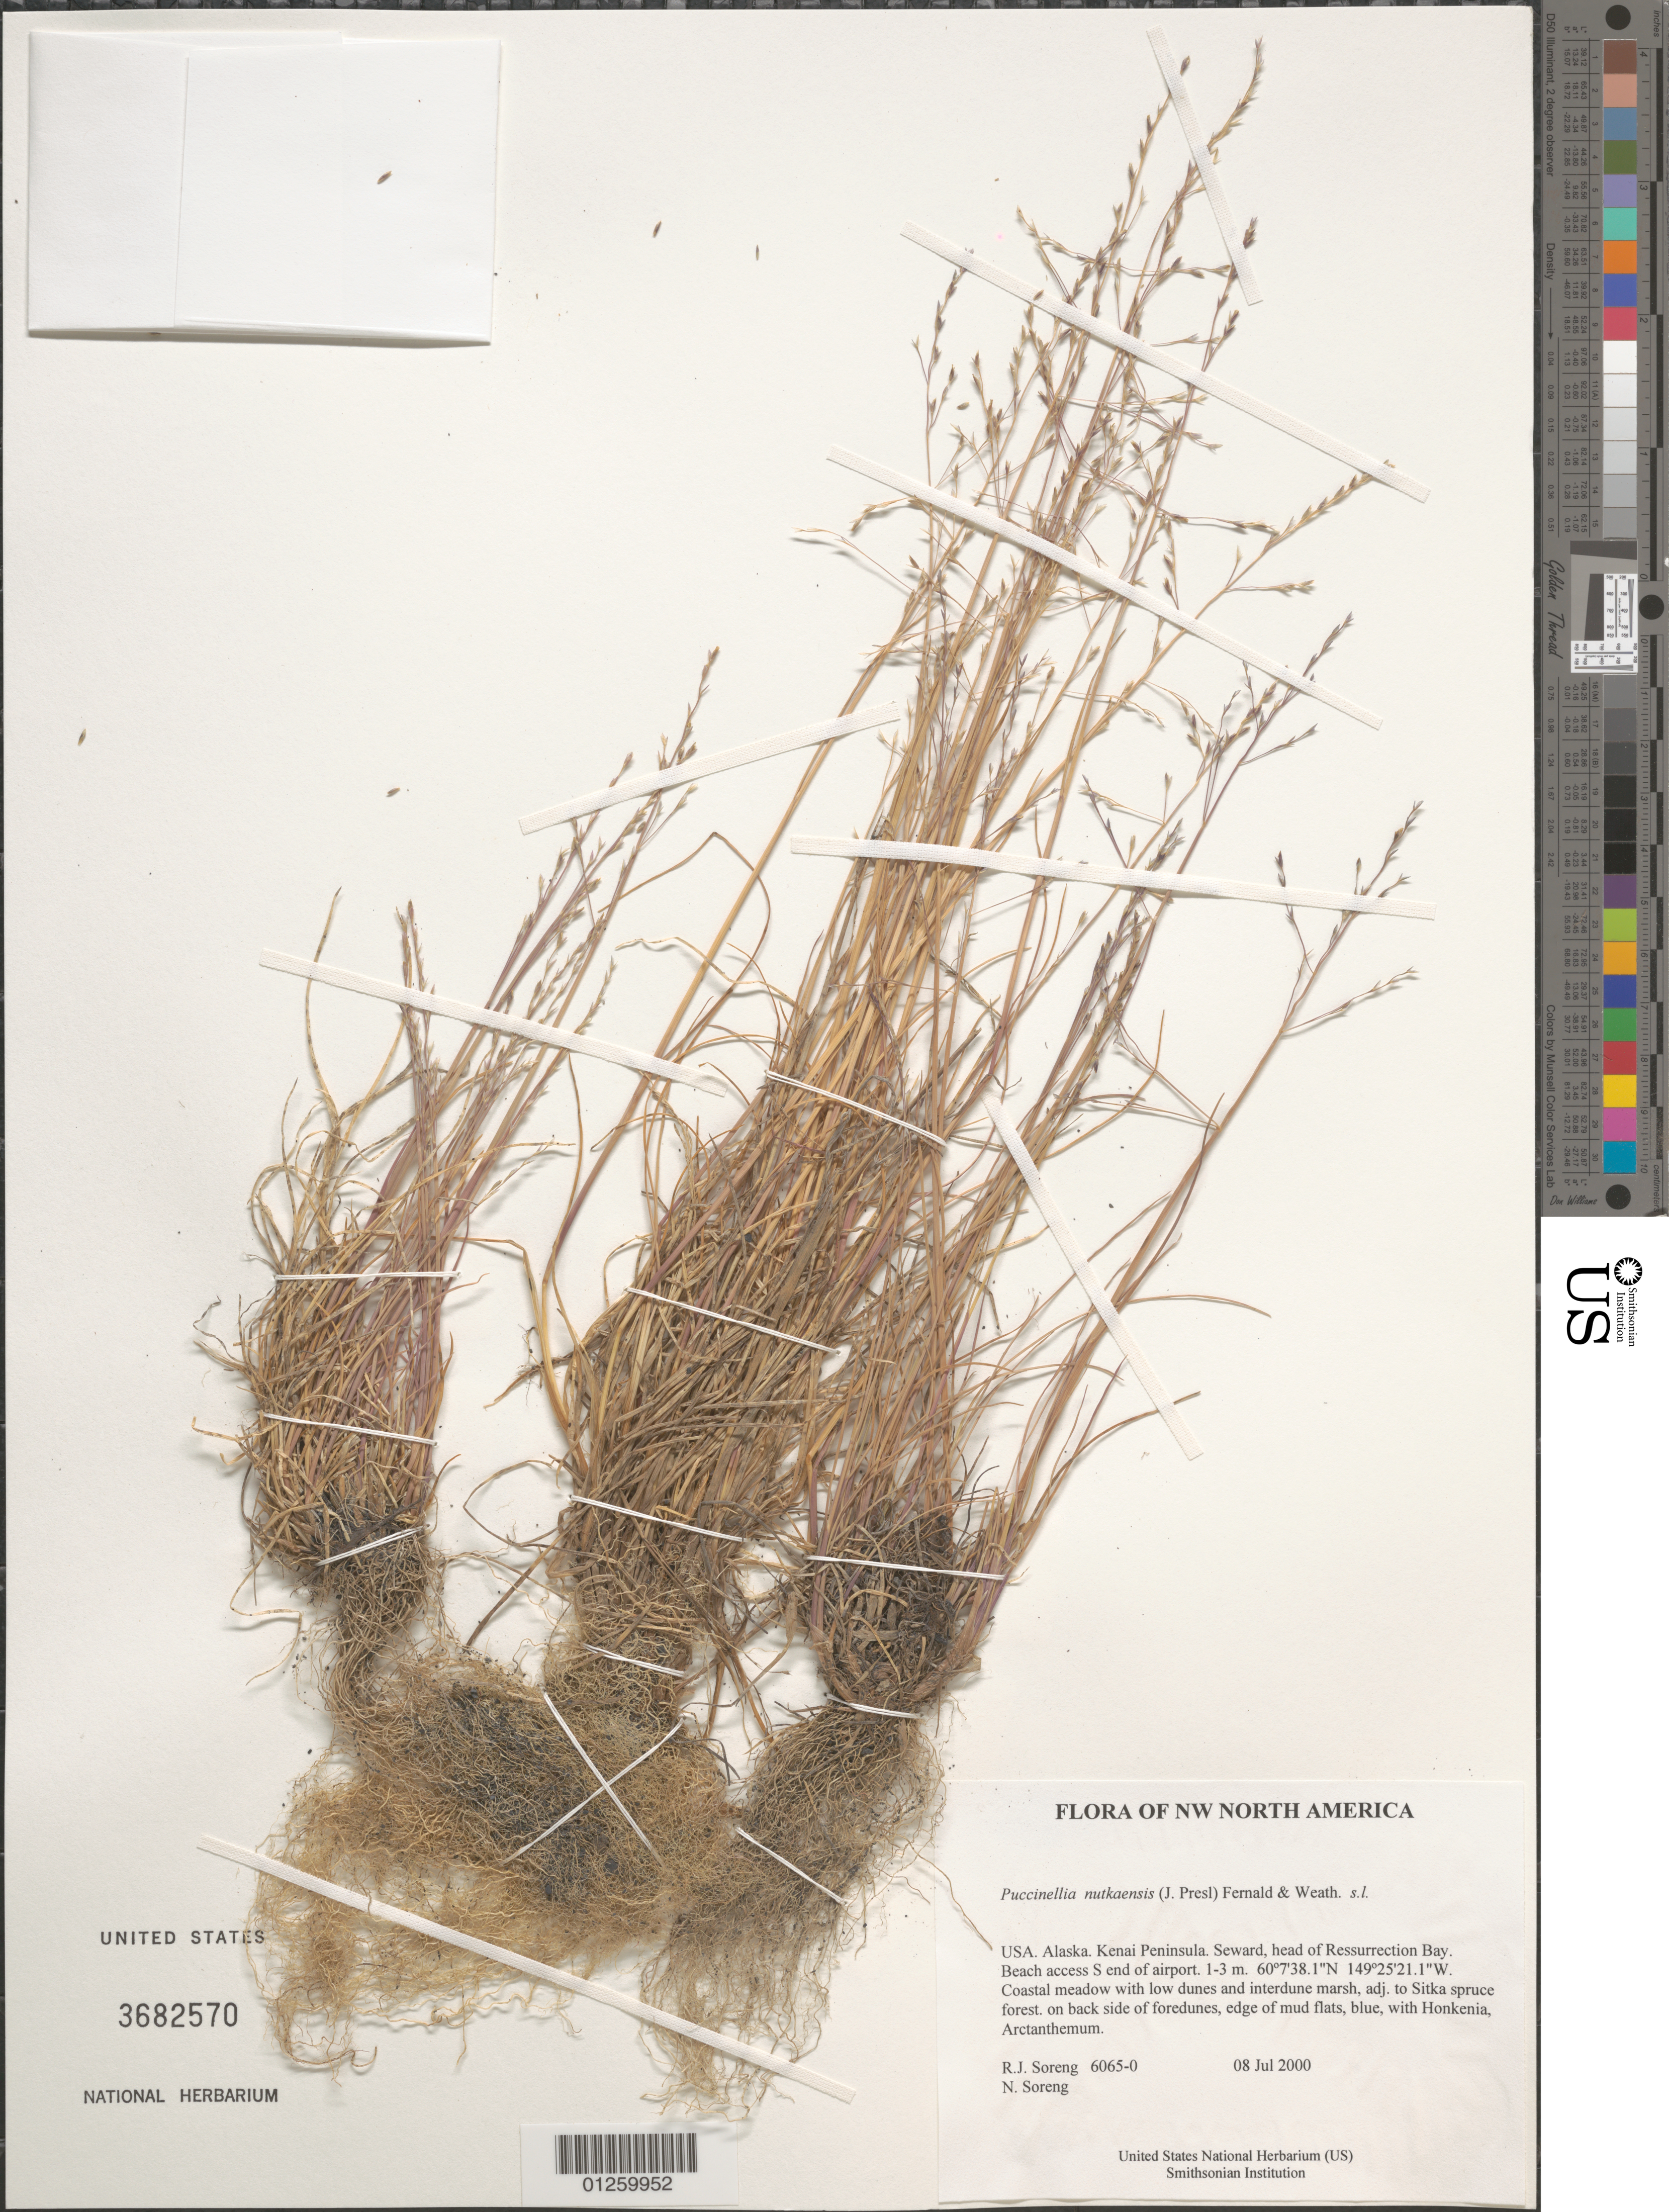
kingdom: Plantae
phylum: Tracheophyta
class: Liliopsida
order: Poales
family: Poaceae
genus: Puccinellia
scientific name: Puccinellia nutkaensis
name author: (J. Presl) Fernald & Weath.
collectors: R. J. Soreng & N. L. Soreng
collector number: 6065-0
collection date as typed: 08 Jul 2000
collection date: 2000-07-08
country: United States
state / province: Alaska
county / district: Kenai Peninsula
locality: Seward, head of Ressurrection Bay. Beach access S end of airport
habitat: Coastal meadow with low dunes and interdune marsh, adj. to Sitka spruce forest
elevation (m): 1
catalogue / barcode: US 3682570